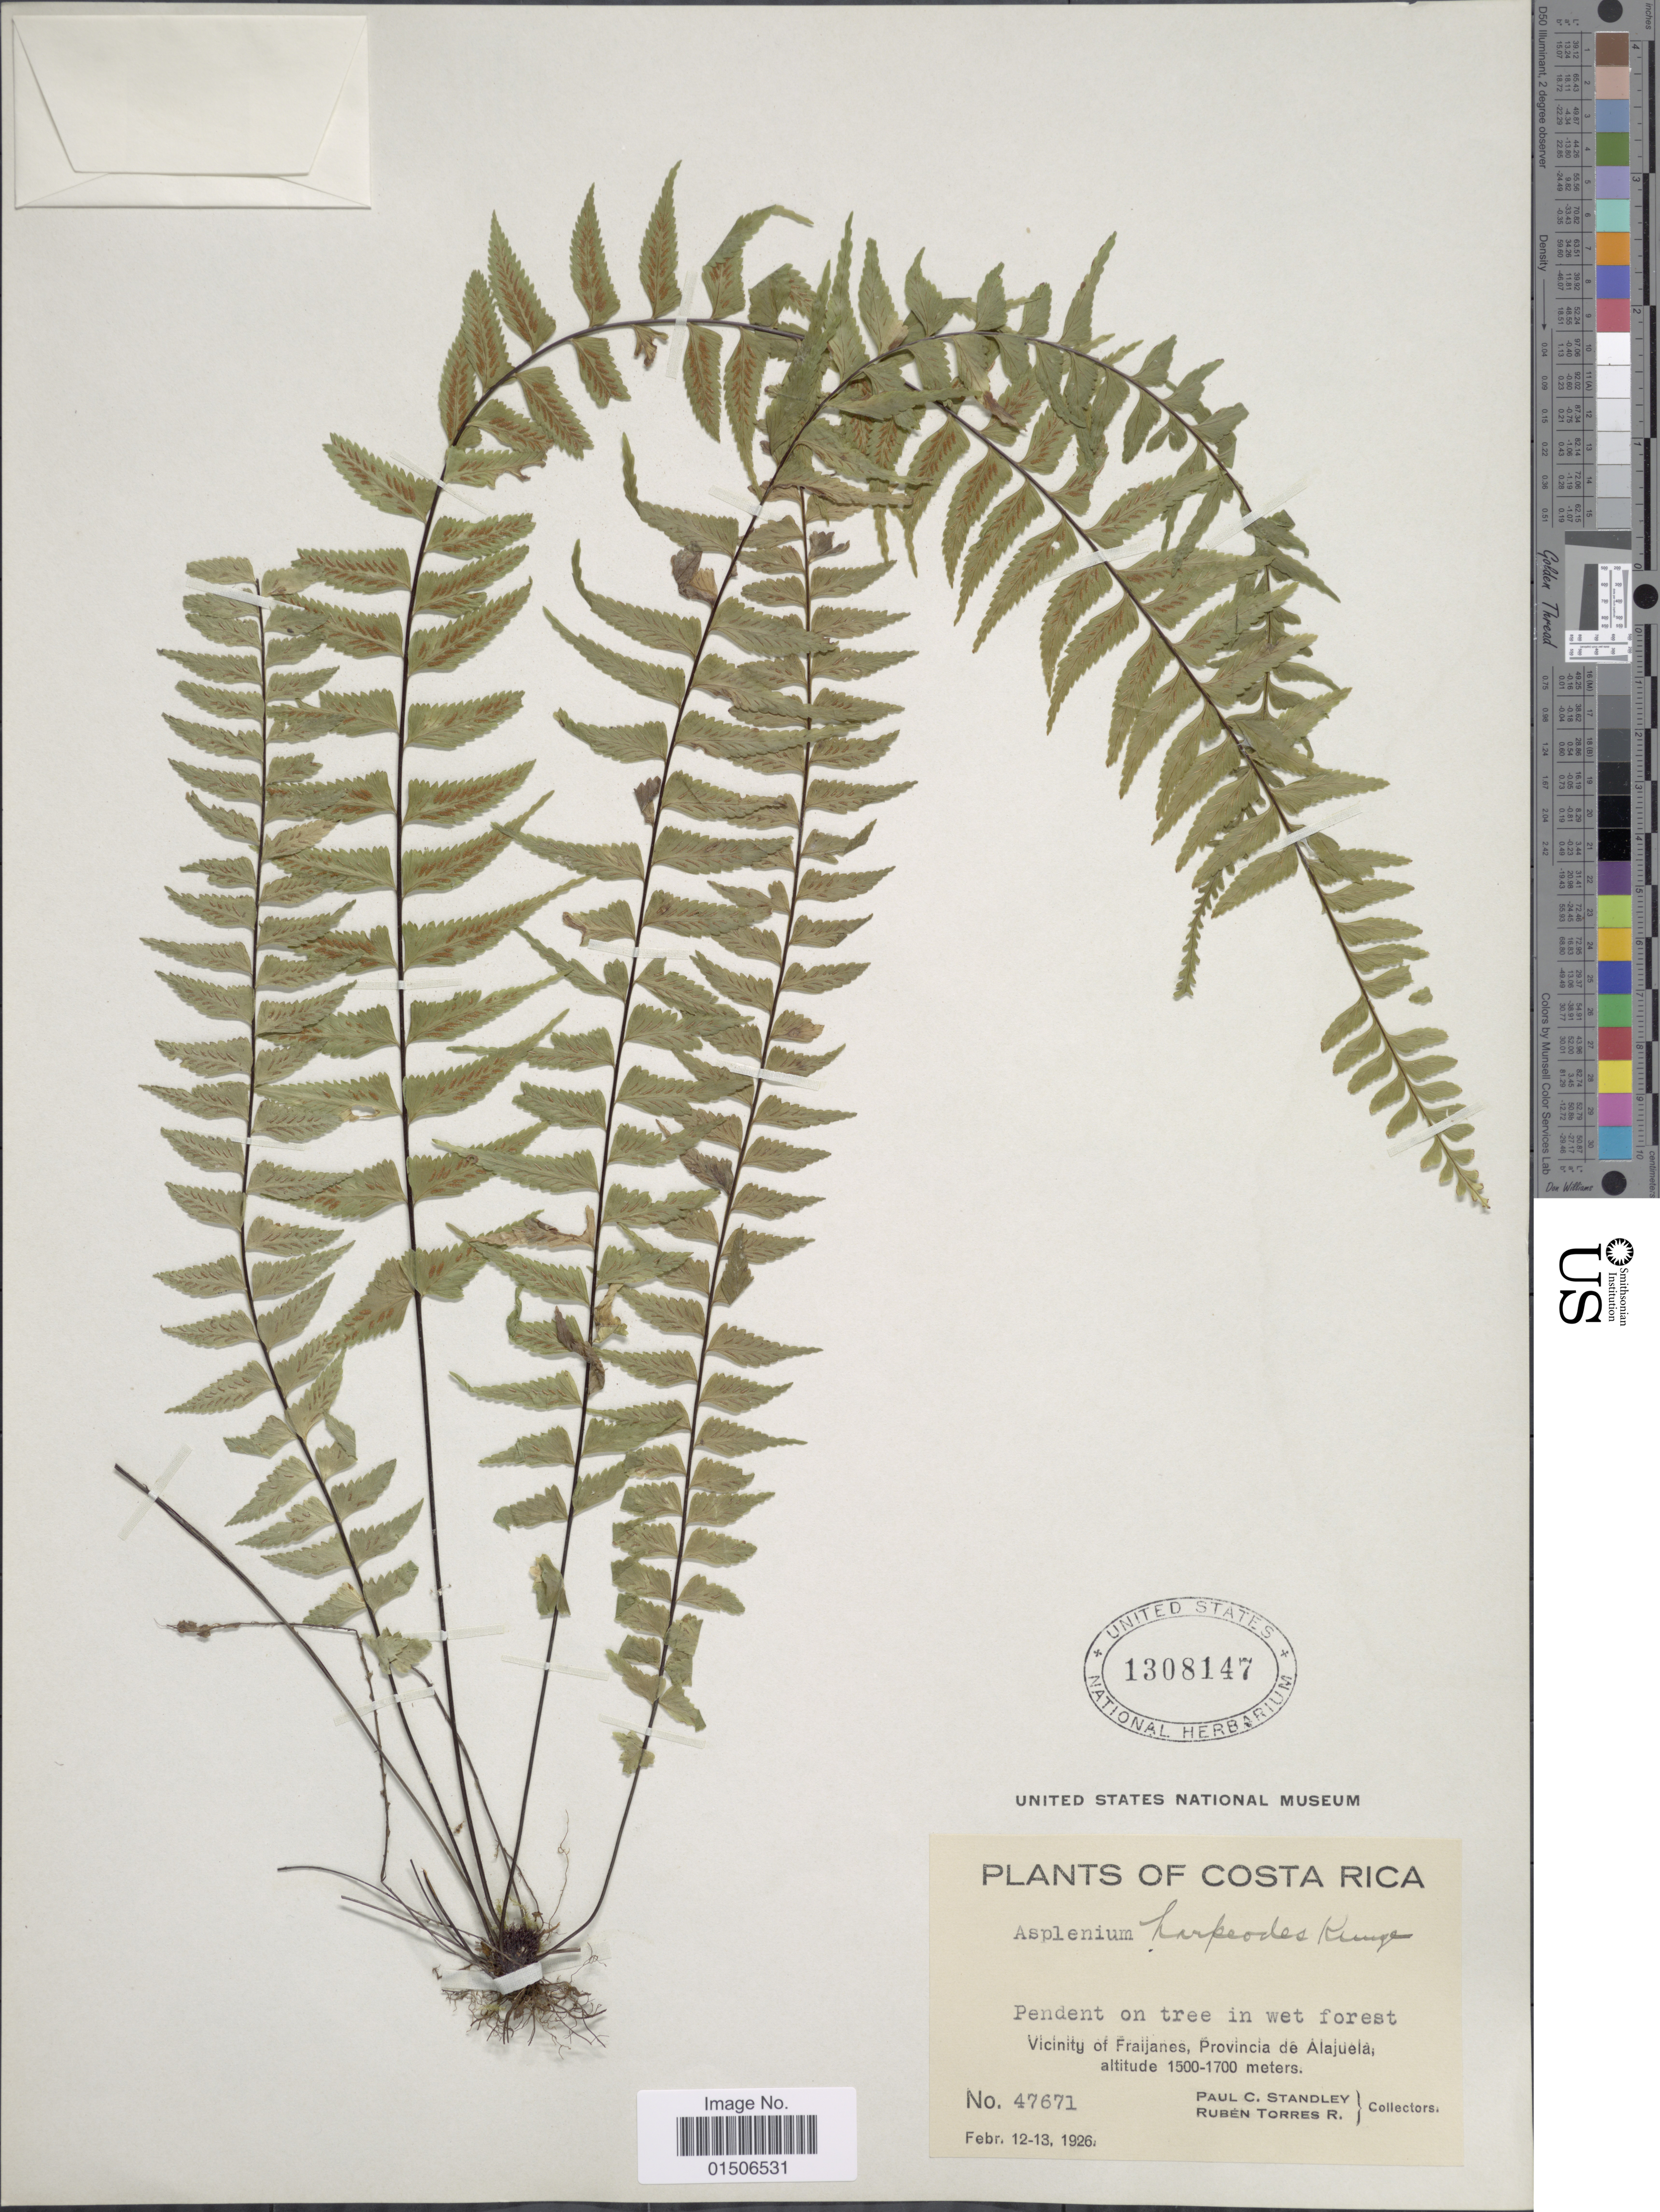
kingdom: Plantae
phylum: Tracheophyta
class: Polypodiopsida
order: Polypodiales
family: Aspleniaceae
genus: Asplenium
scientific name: Asplenium harpeodes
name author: Kunze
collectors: P. C. Standley & R. Torres Rojas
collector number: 47671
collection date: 1926-02-12/1926-02-13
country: Costa Rica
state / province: Alajuela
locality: Pendent on tree in wet forest, Vicinity of Fraijanes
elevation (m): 1500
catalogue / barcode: US 1308147